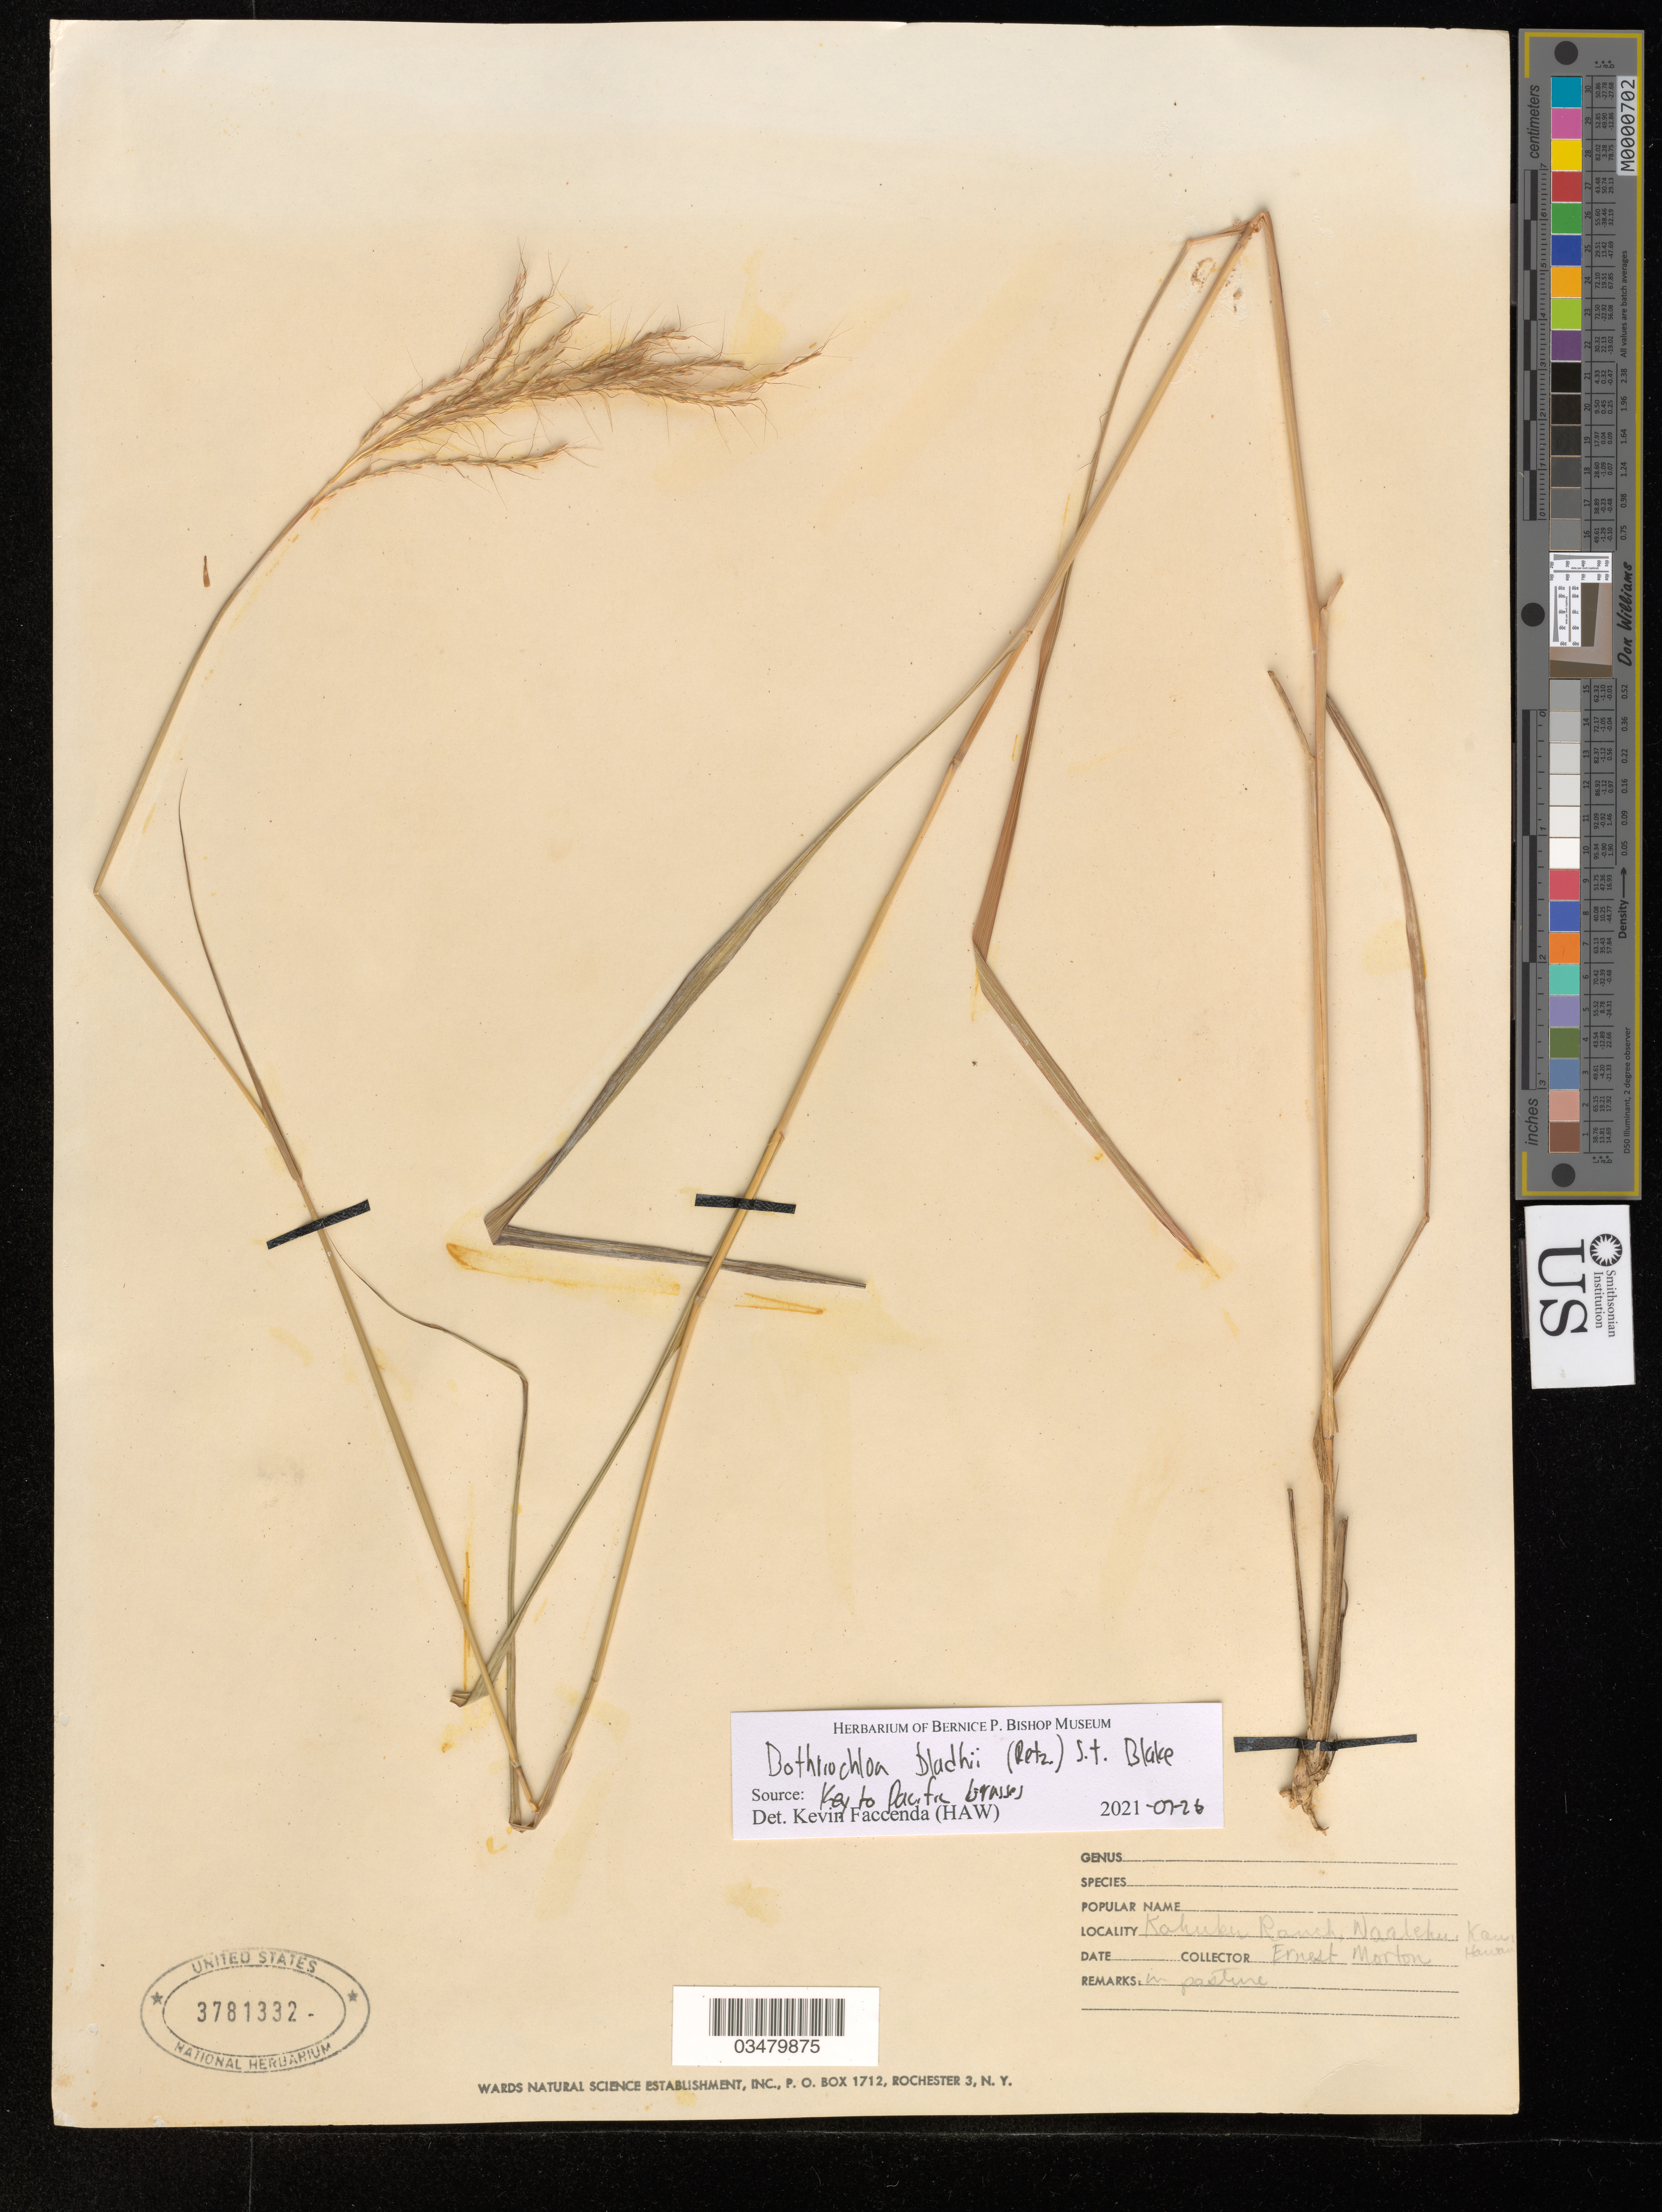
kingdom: Plantae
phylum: Tracheophyta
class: Liliopsida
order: Poales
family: Poaceae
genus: Bothriochloa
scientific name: Bothriochloa bladhii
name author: (Retz.) S.T. Blake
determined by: Faccenda, K.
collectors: E. Morton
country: United States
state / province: Hawaii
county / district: Hawaii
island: Hawaii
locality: Kahuku Ranch, Naalehui, Kau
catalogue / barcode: US 3781332